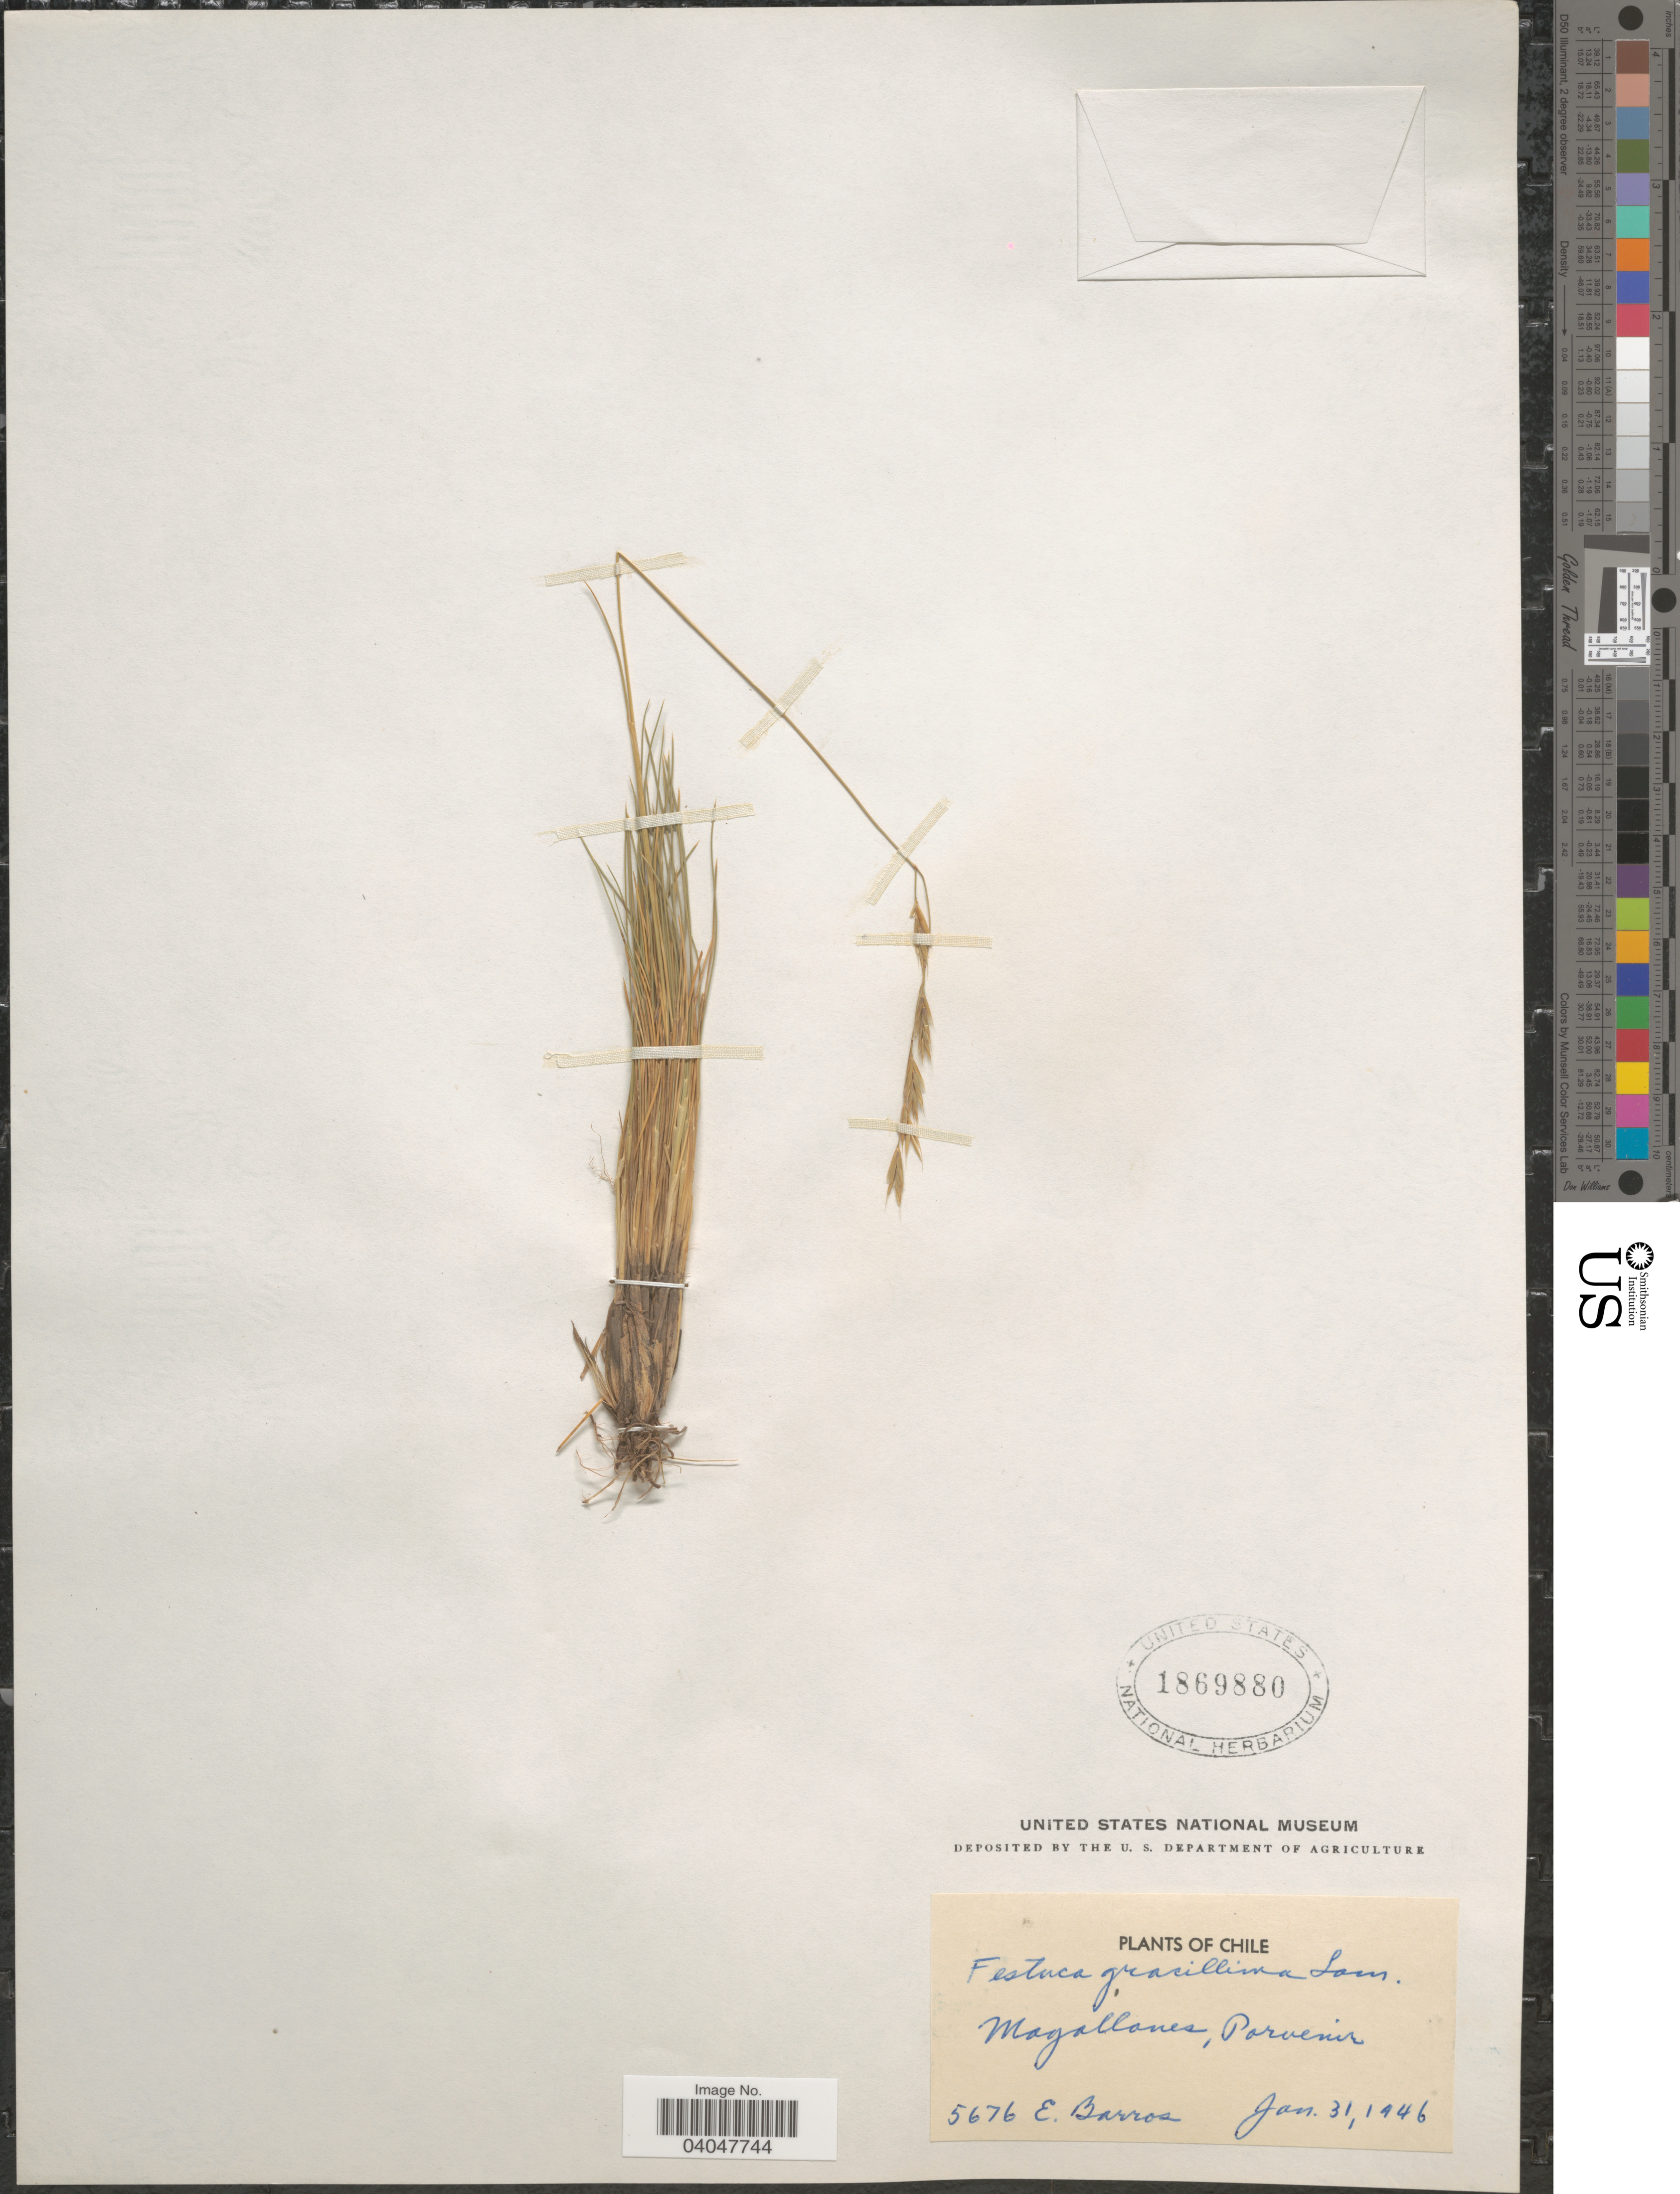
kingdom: Plantae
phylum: Tracheophyta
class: Liliopsida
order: Poales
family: Poaceae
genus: Festuca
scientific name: Festuca gracillima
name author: Hook. f.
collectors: E. Barros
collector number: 5676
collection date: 1946-01-31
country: Chile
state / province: Magallanes y de la Antártica Chilena (XII)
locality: Magallanes, Porvenir.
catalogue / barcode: US 1869880